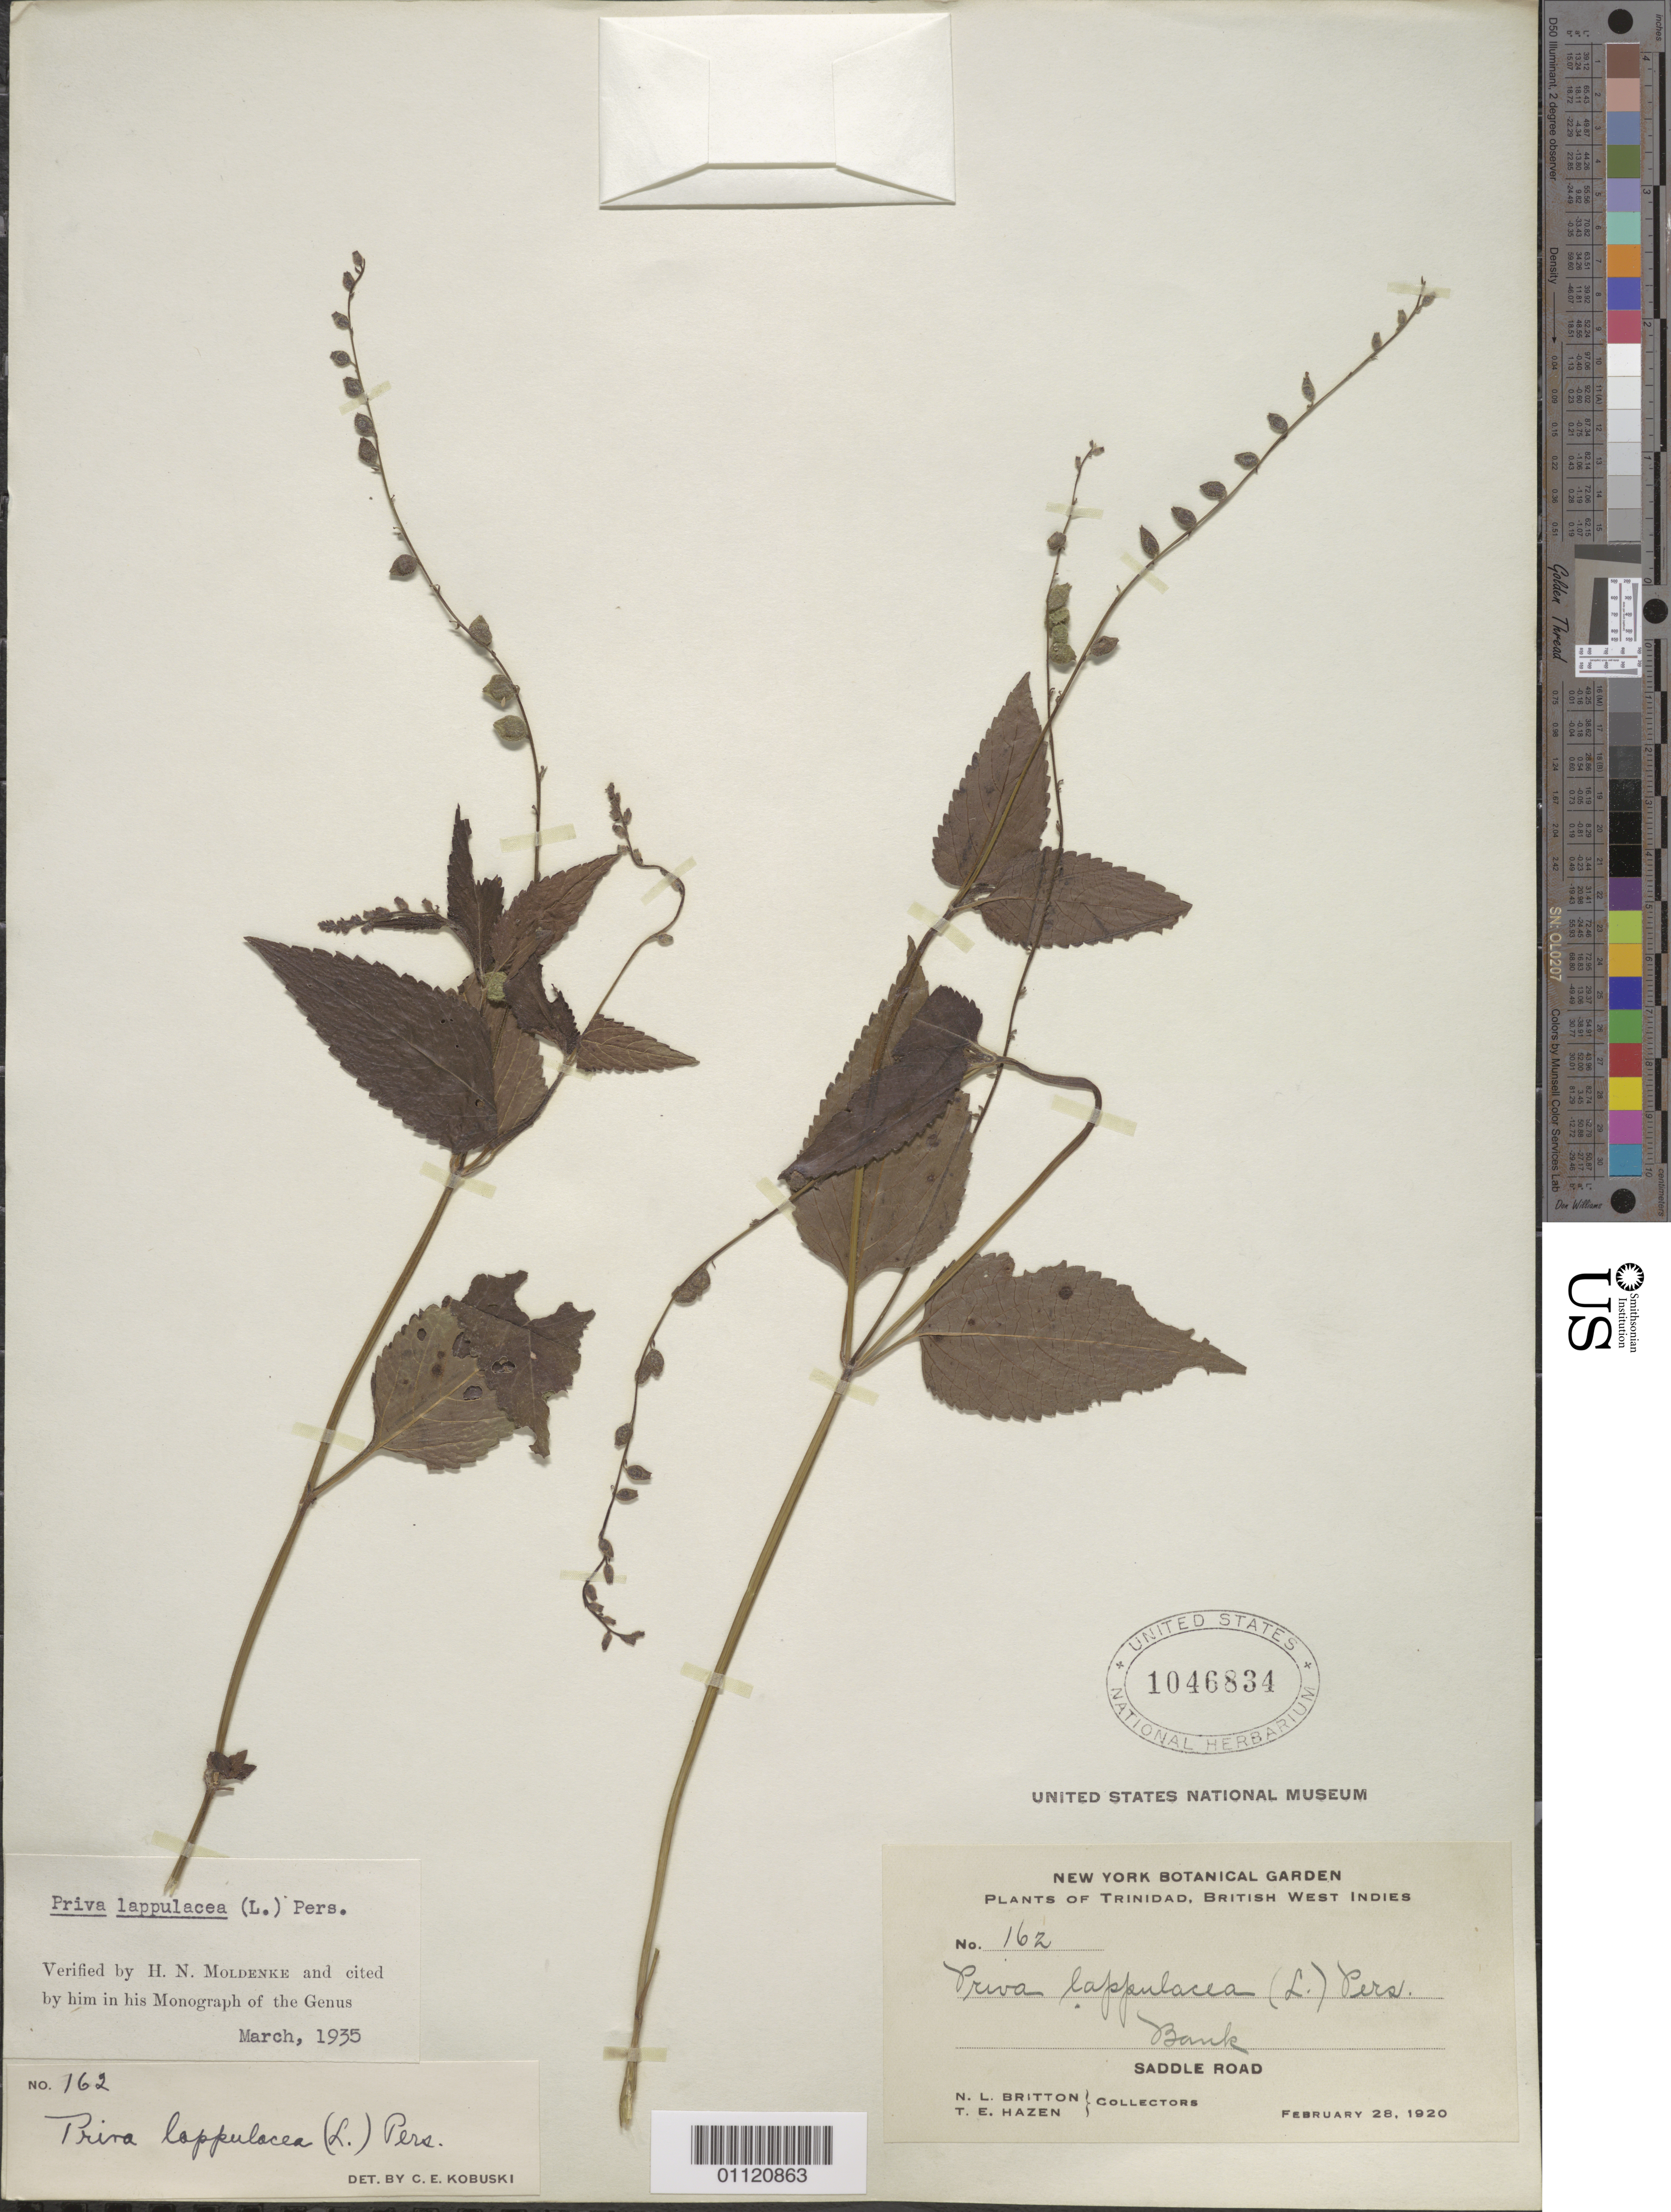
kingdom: Plantae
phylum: Tracheophyta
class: Magnoliopsida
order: Lamiales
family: Verbenaceae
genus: Priva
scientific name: Priva lappulacea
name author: (L.) Pers.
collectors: N. Britton & T. E. Hazen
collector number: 162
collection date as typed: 28 Feb 1920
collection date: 1920-02-28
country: Trinidad and Tobago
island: Trinidad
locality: Saddle Road, bank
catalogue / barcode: US 1046834